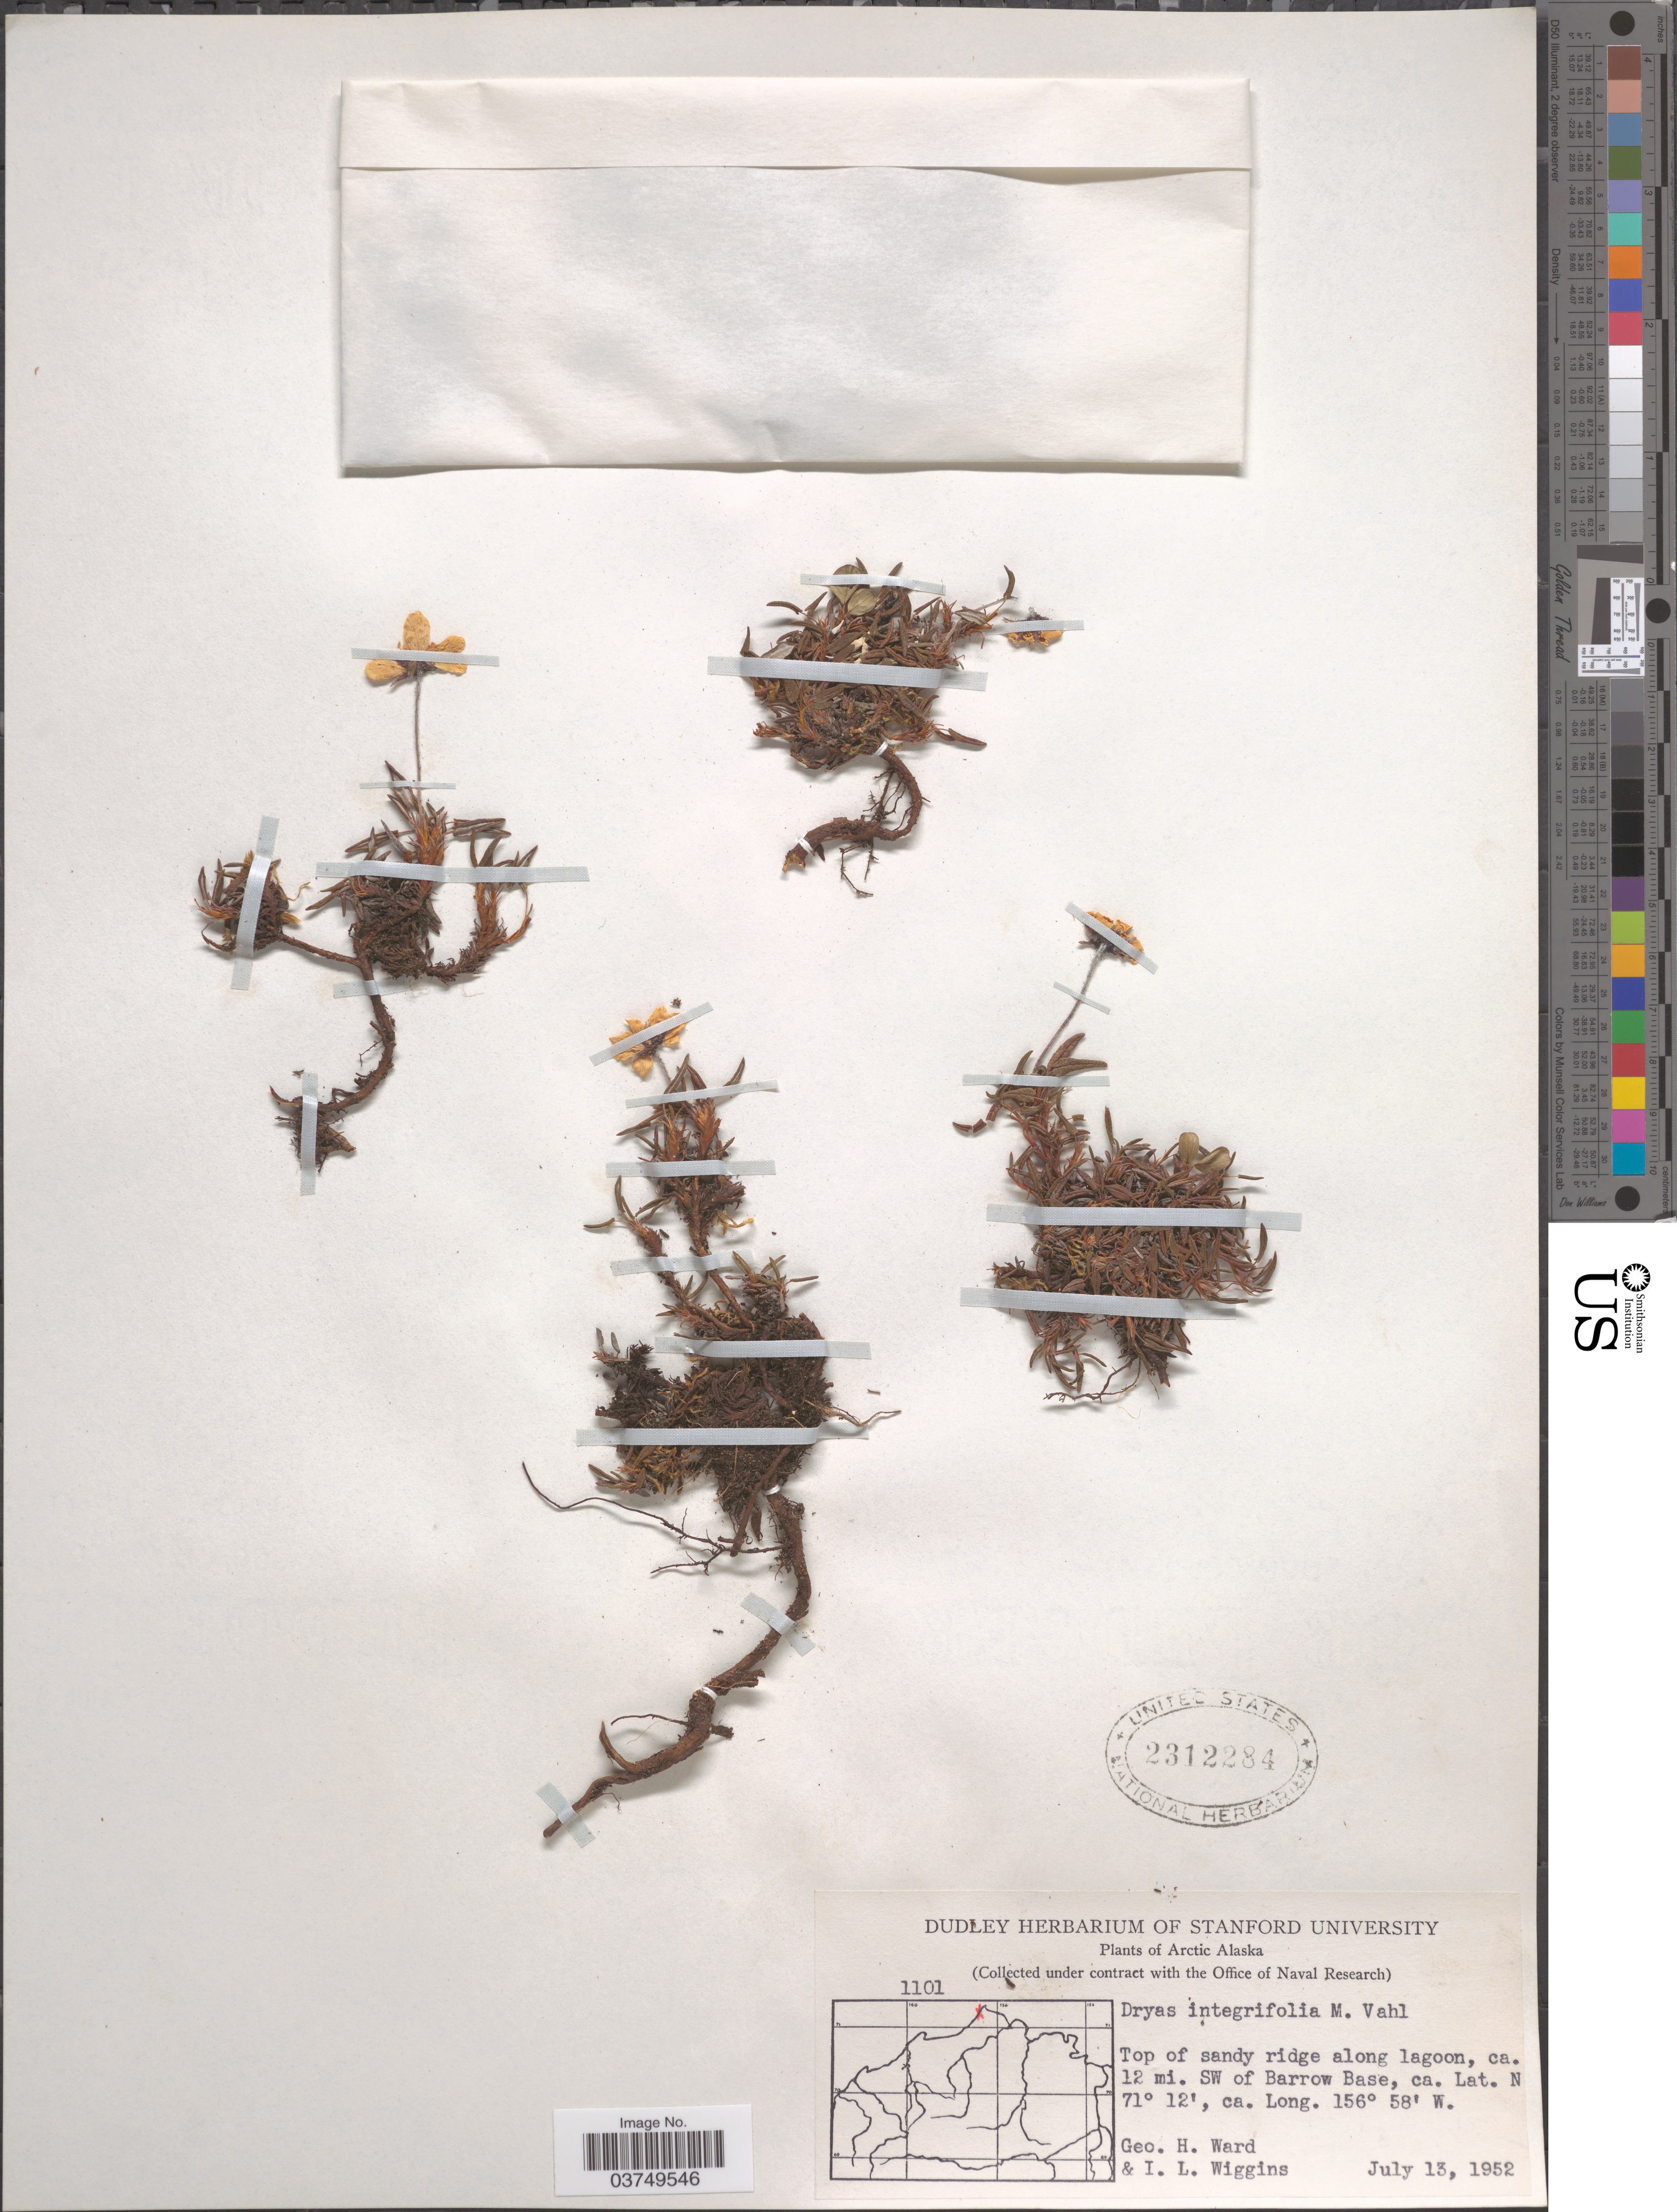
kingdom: Plantae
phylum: Tracheophyta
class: Magnoliopsida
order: Rosales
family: Rosaceae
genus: Dryas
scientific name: Dryas integrifolia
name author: Vahl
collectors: G. H. Ward & I. L. Wiggins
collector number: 1101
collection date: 1952-07-13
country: United States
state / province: Alaska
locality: Arctic Alaska. Top of sandy ridge along lagoon, ca. 12 mi. SW of Barrow Base.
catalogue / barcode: US 2312284